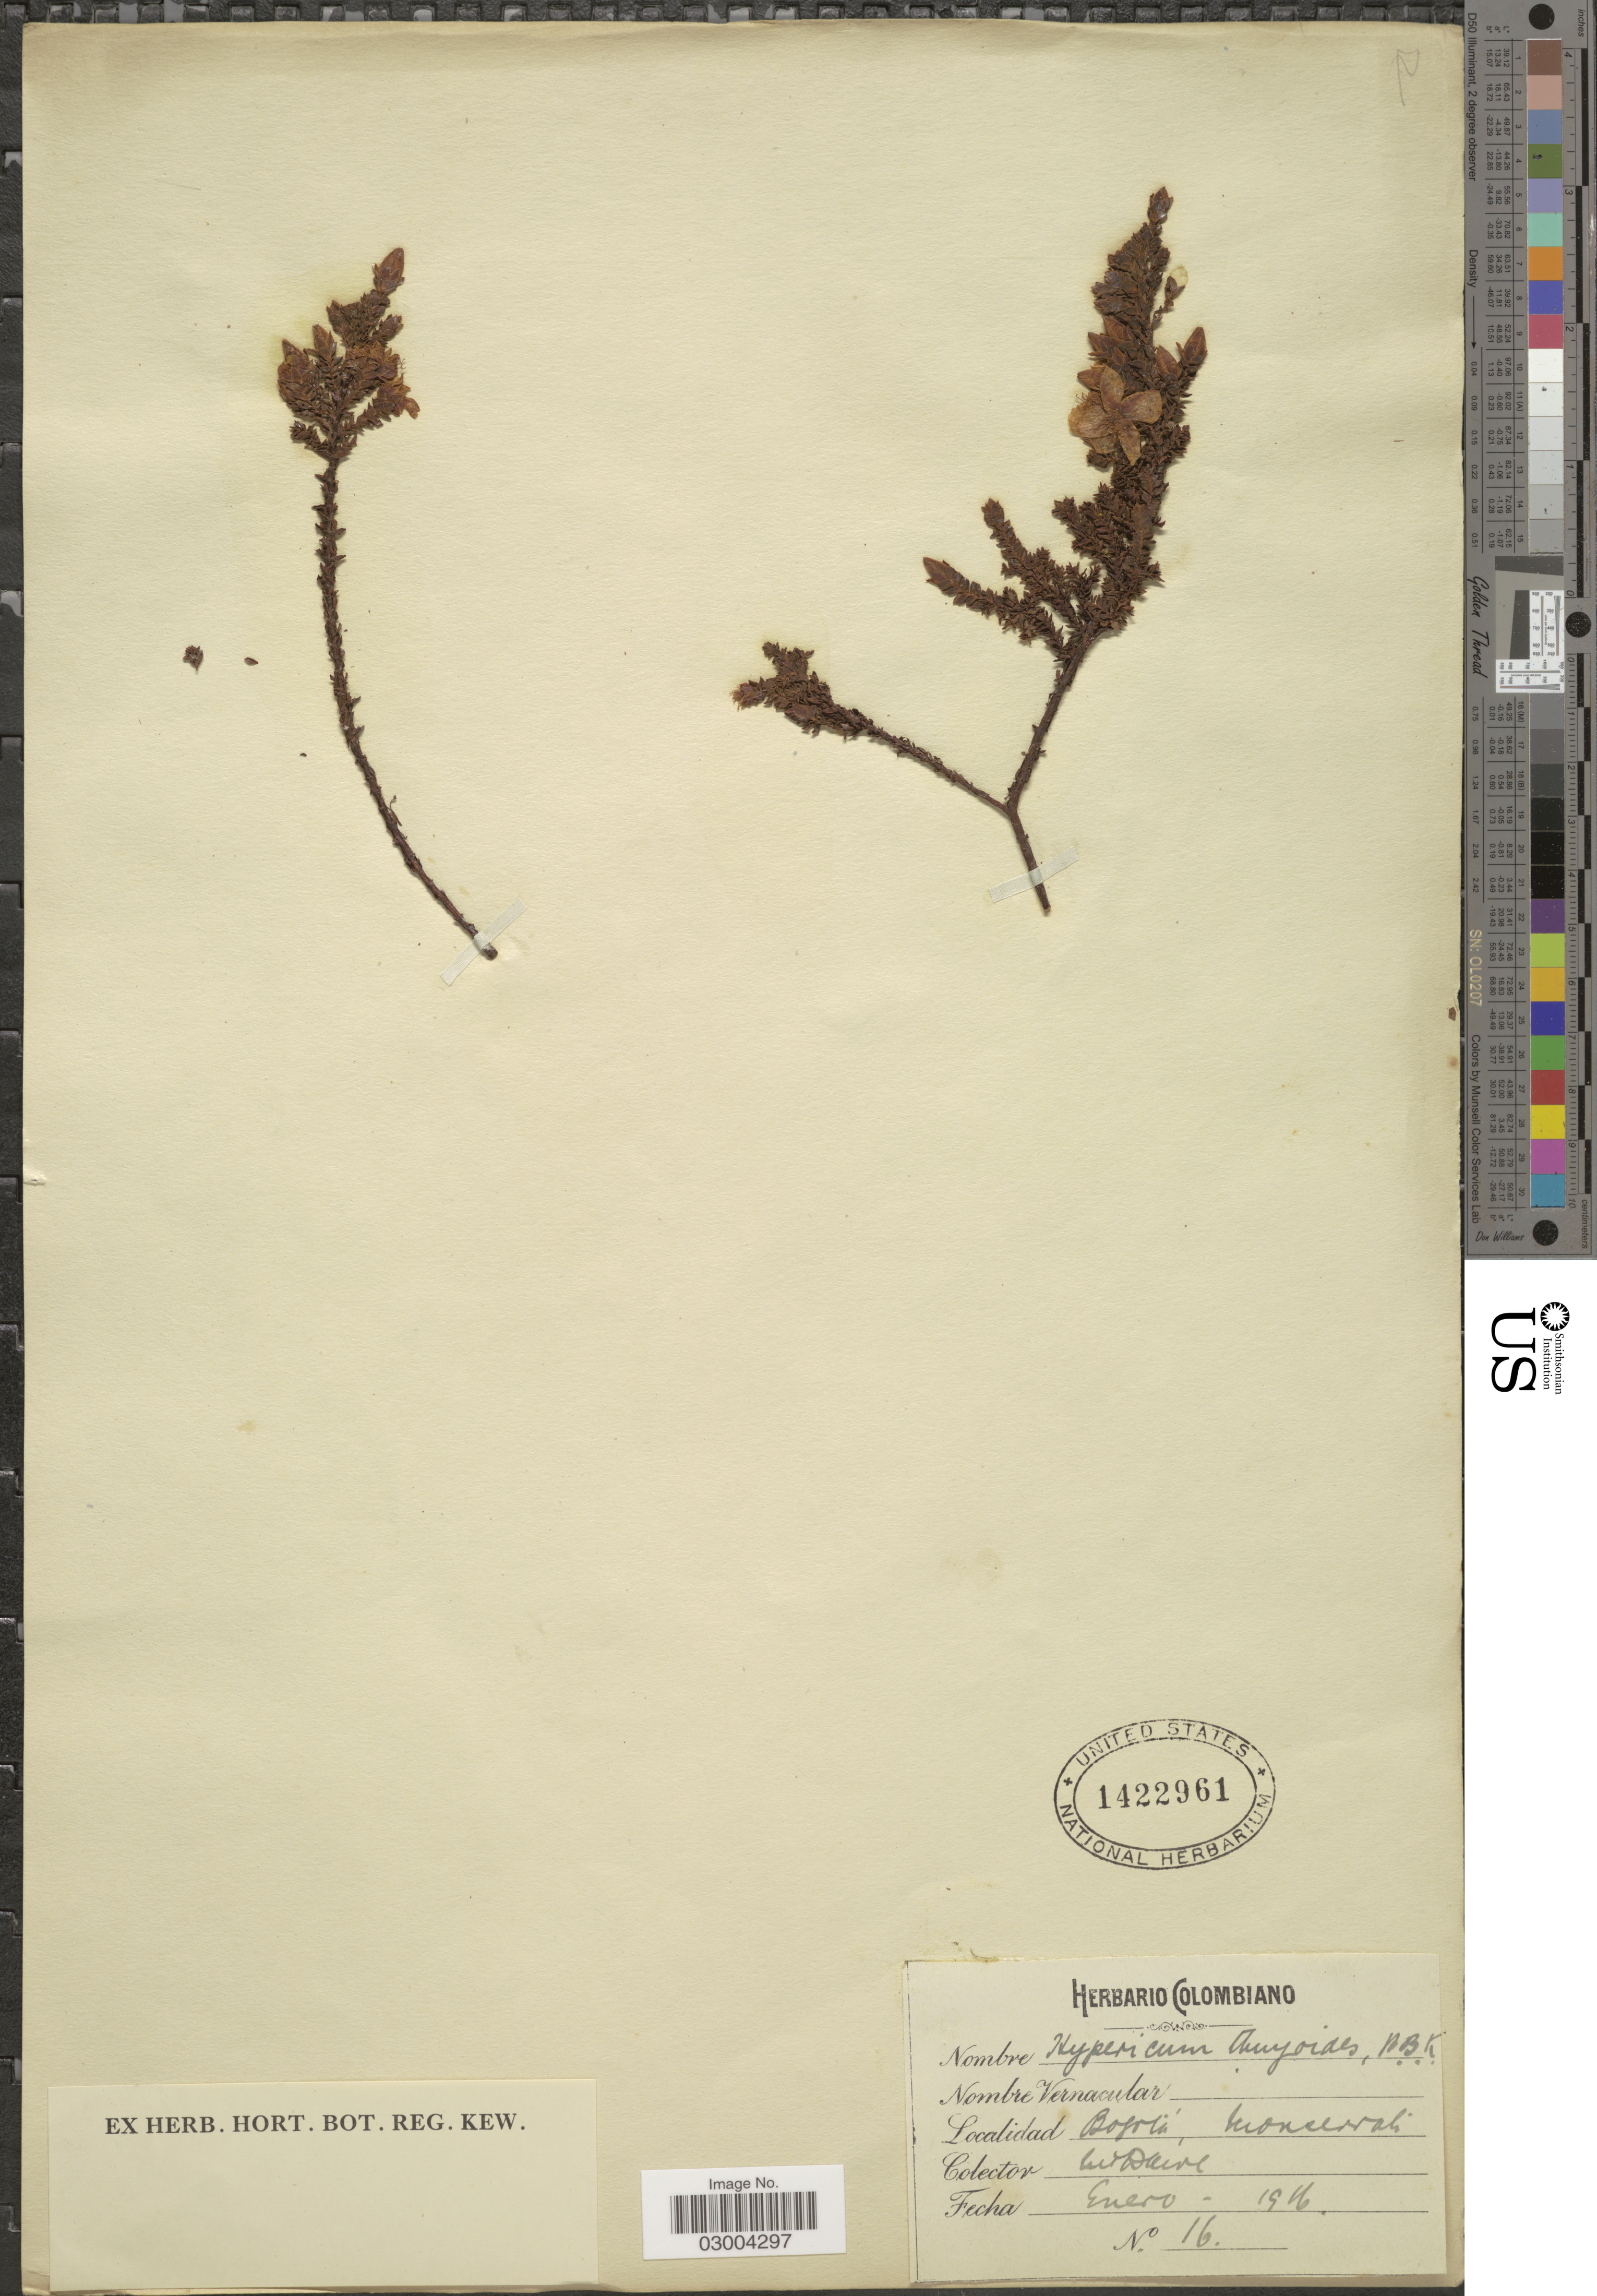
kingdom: Plantae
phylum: Tracheophyta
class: Magnoliopsida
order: Malpighiales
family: Hypericaceae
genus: Hypericum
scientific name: Hypericum thuyoides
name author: Kunth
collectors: M. T. Dawe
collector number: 16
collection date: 1916-01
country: Colombia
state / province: Bogota D.C.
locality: Bogotá, Monserrate.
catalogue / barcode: US 1422961